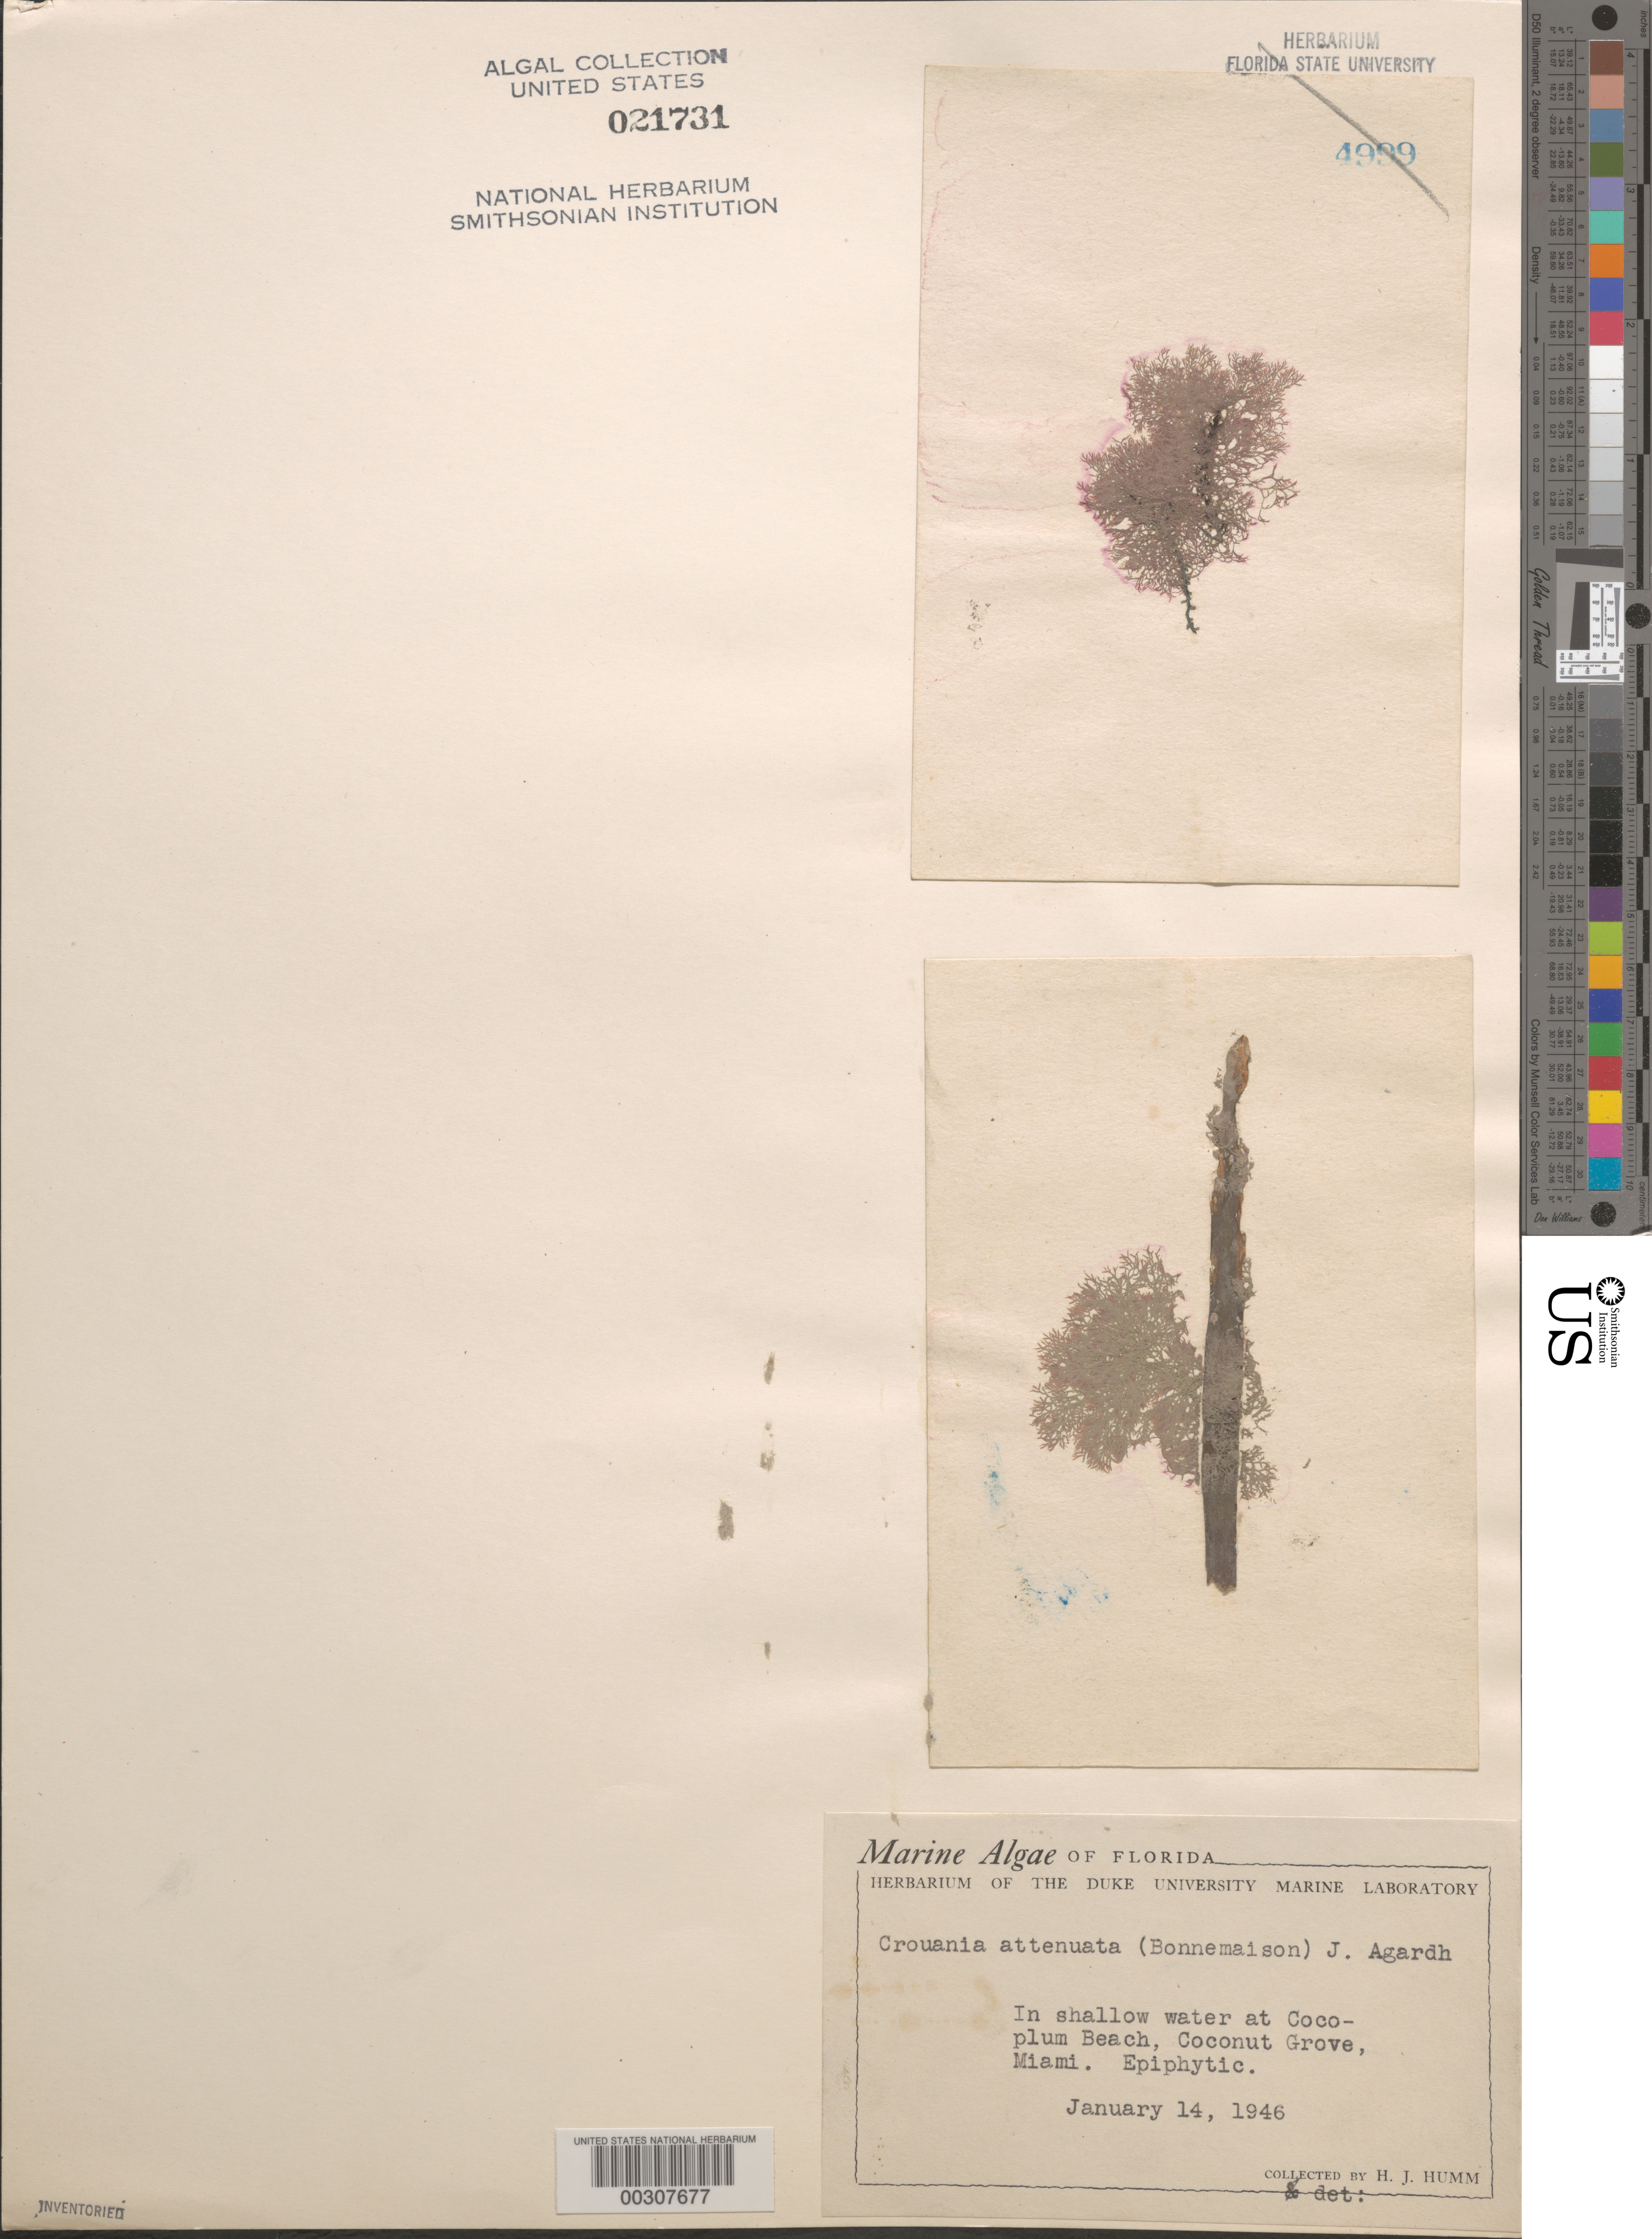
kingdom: Plantae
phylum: Rhodophyta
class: Florideophyceae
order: Ceramiales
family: Callithamniaceae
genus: Crouania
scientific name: Crouania attenuata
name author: (C. Agardh) J. Agardh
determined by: Humm, Harold J.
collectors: H. J. Humm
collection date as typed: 14 Jan 1946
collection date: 1946-01-14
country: United States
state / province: Florida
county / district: Miami-Dade County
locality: Cocoplum Beach, Coconut Grove, Miami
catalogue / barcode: US 21731